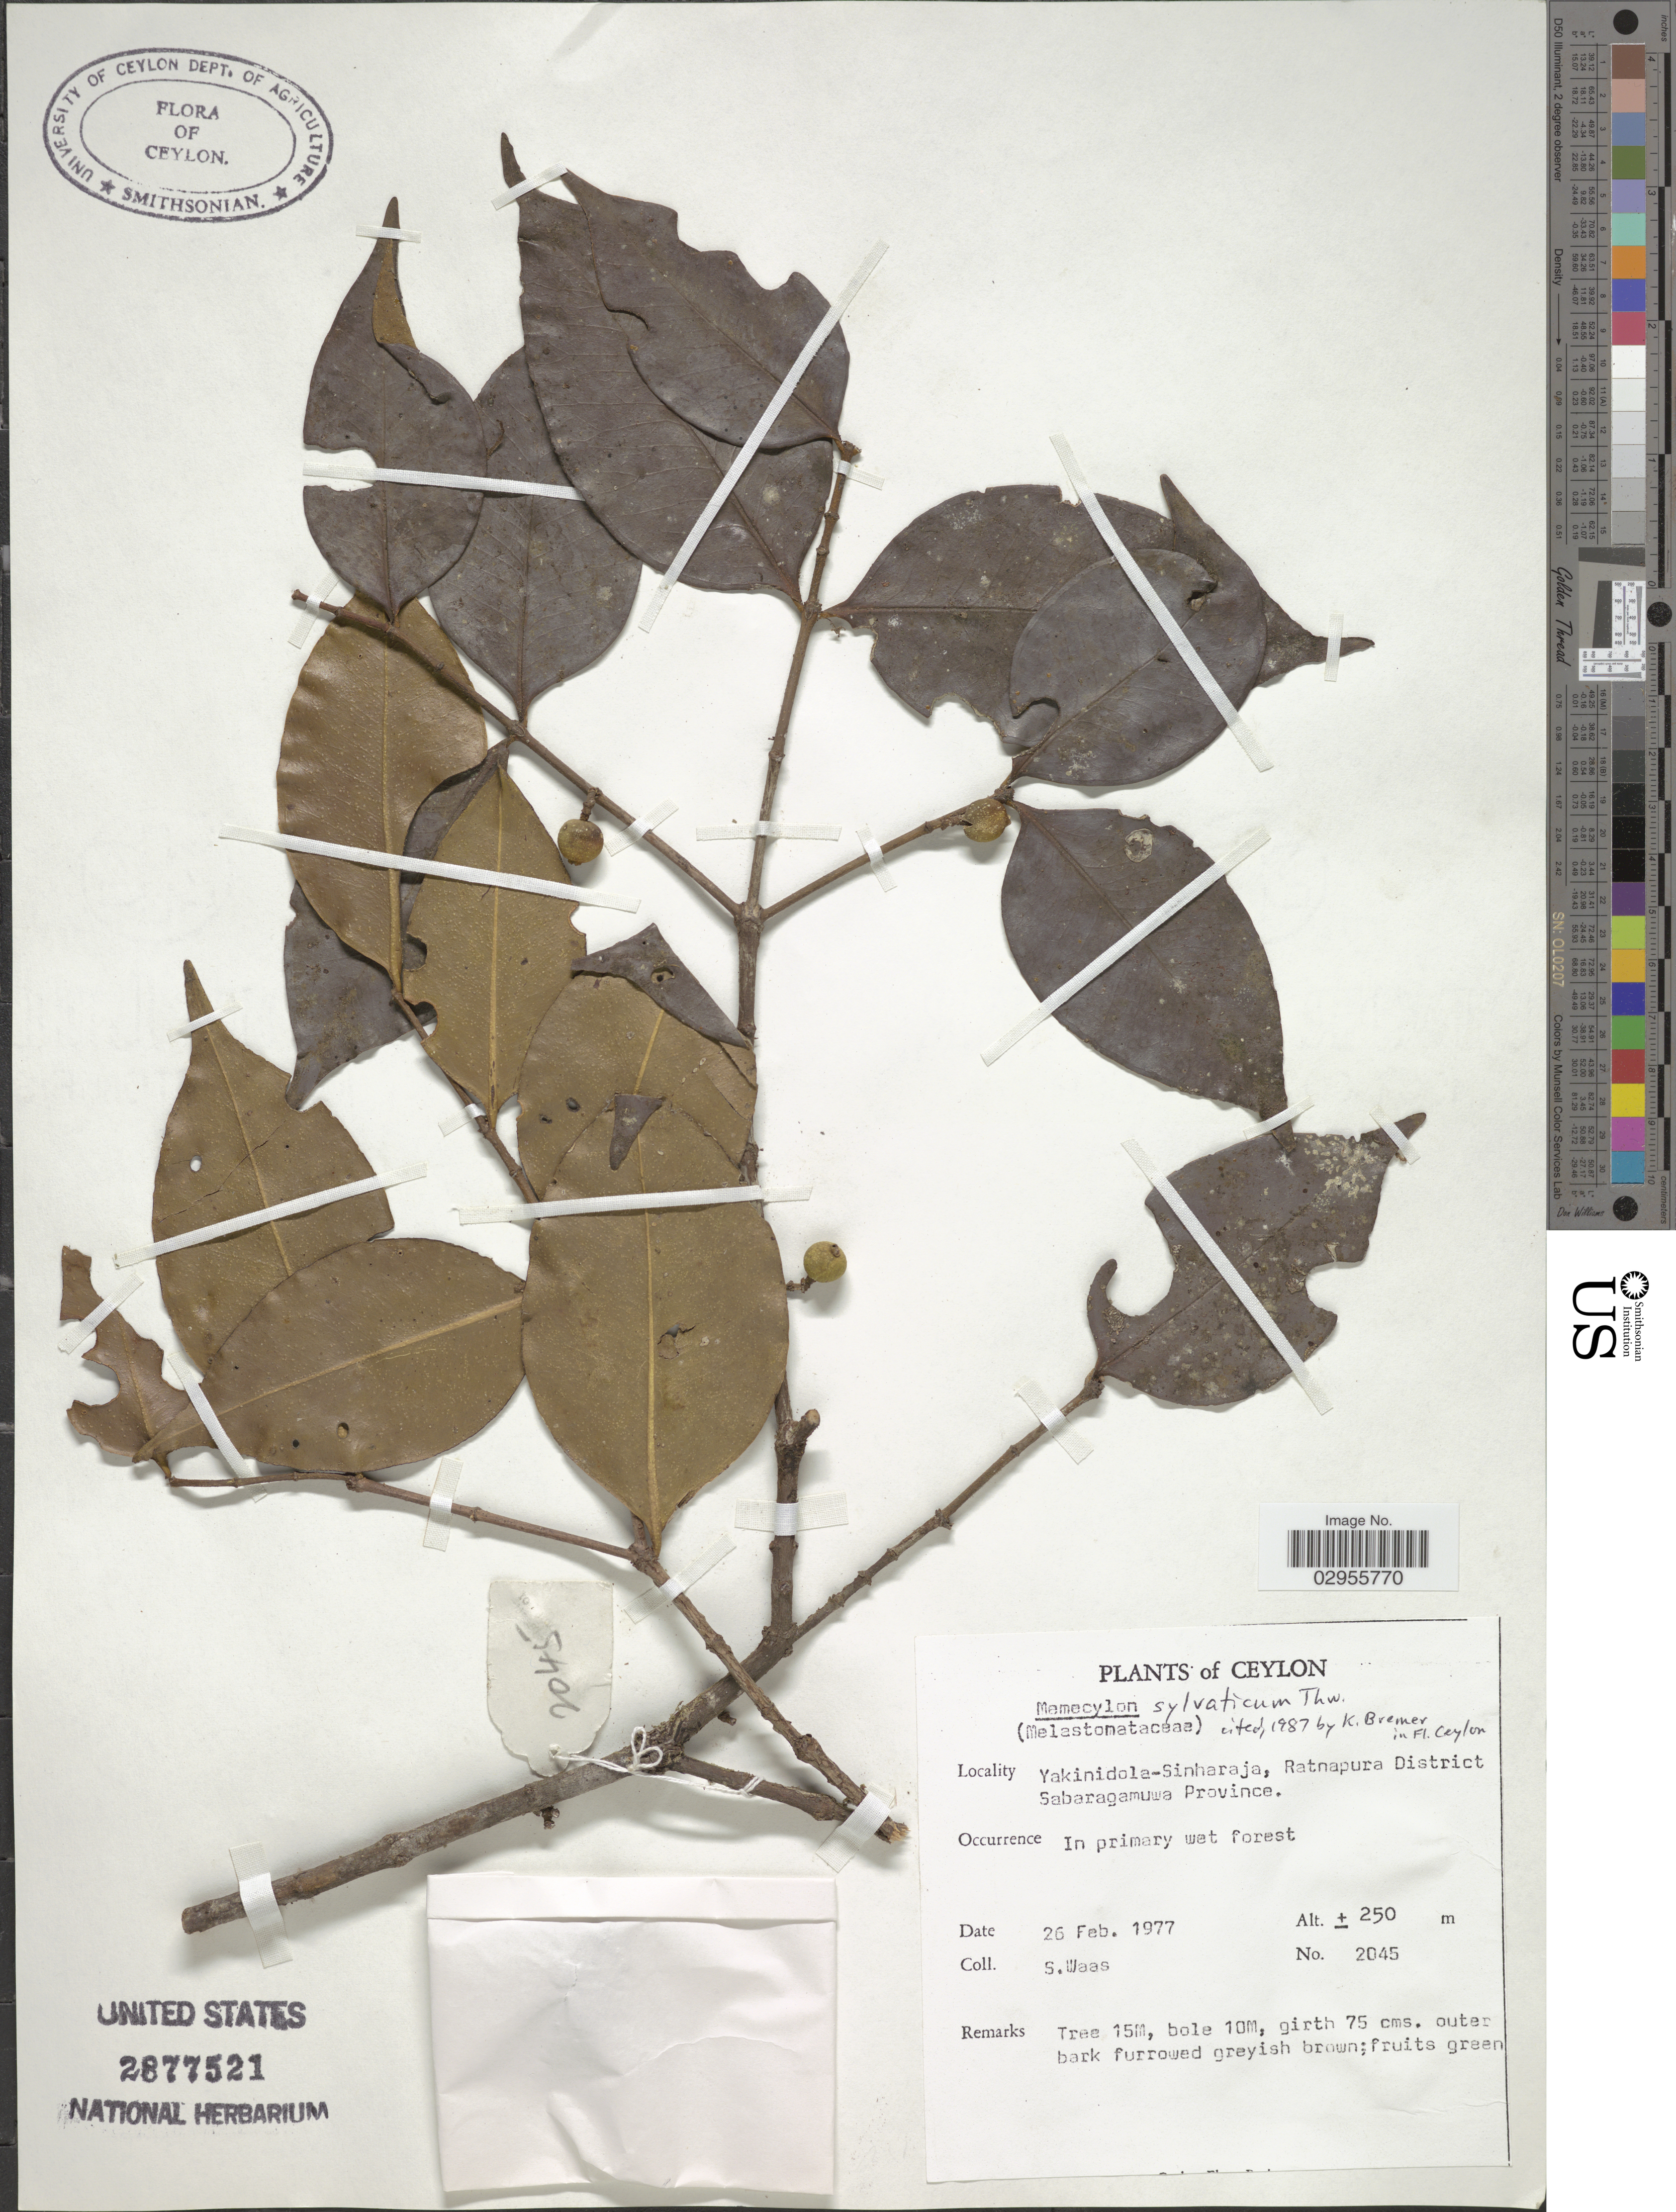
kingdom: Plantae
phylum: Tracheophyta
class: Magnoliopsida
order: Myrtales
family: Melastomataceae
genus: Memecylon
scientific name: Memecylon sylvaticum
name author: Thwaites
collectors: S. Waas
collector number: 2045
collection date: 1977-02-26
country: Sri Lanka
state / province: Sabaragamuwa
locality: Ceylon, Yakinidola-Sinharaja, Ratnapura District.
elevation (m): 250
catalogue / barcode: US 2877521